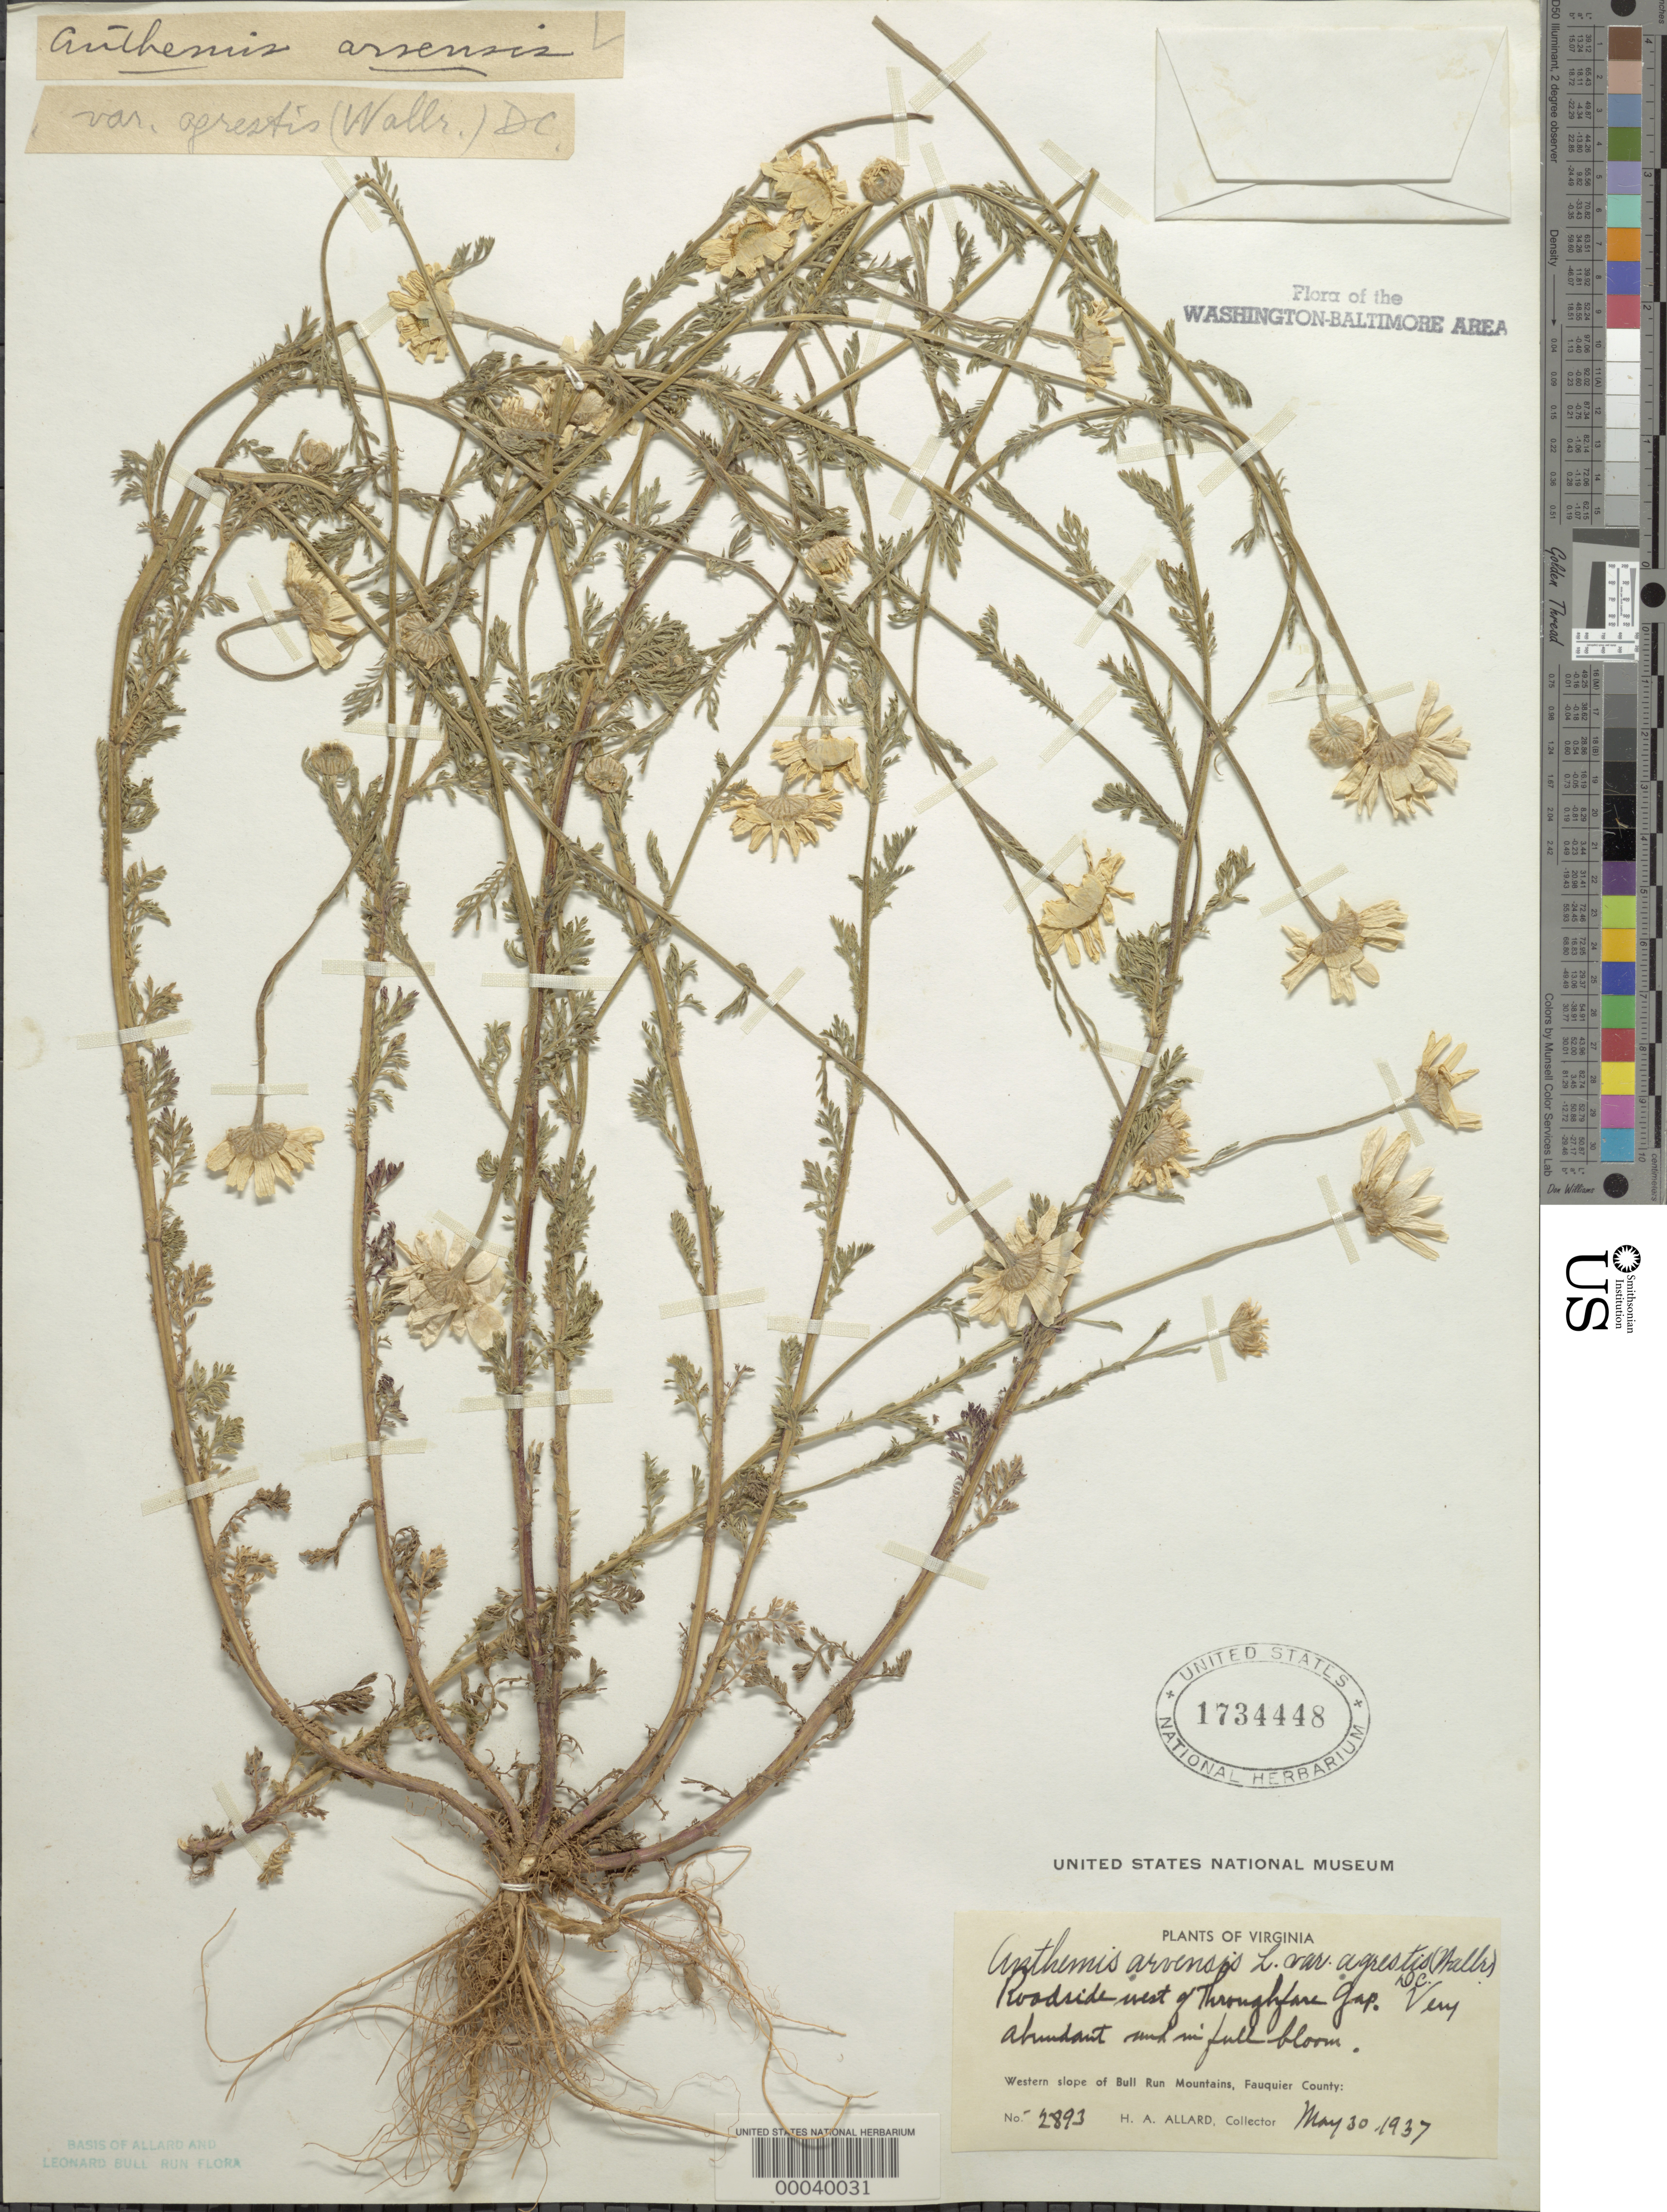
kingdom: Plantae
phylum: Tracheophyta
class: Magnoliopsida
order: Asterales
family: Asteraceae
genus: Anthemis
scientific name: Anthemis arvensis var. agrestis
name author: (Wallr.) DC.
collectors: H. A. Allard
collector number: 2893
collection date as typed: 30 May 1937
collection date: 1937-05-30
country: United States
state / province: Virginia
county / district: Fauquier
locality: West of Thorofare Gap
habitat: Roadside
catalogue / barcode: US 1734448